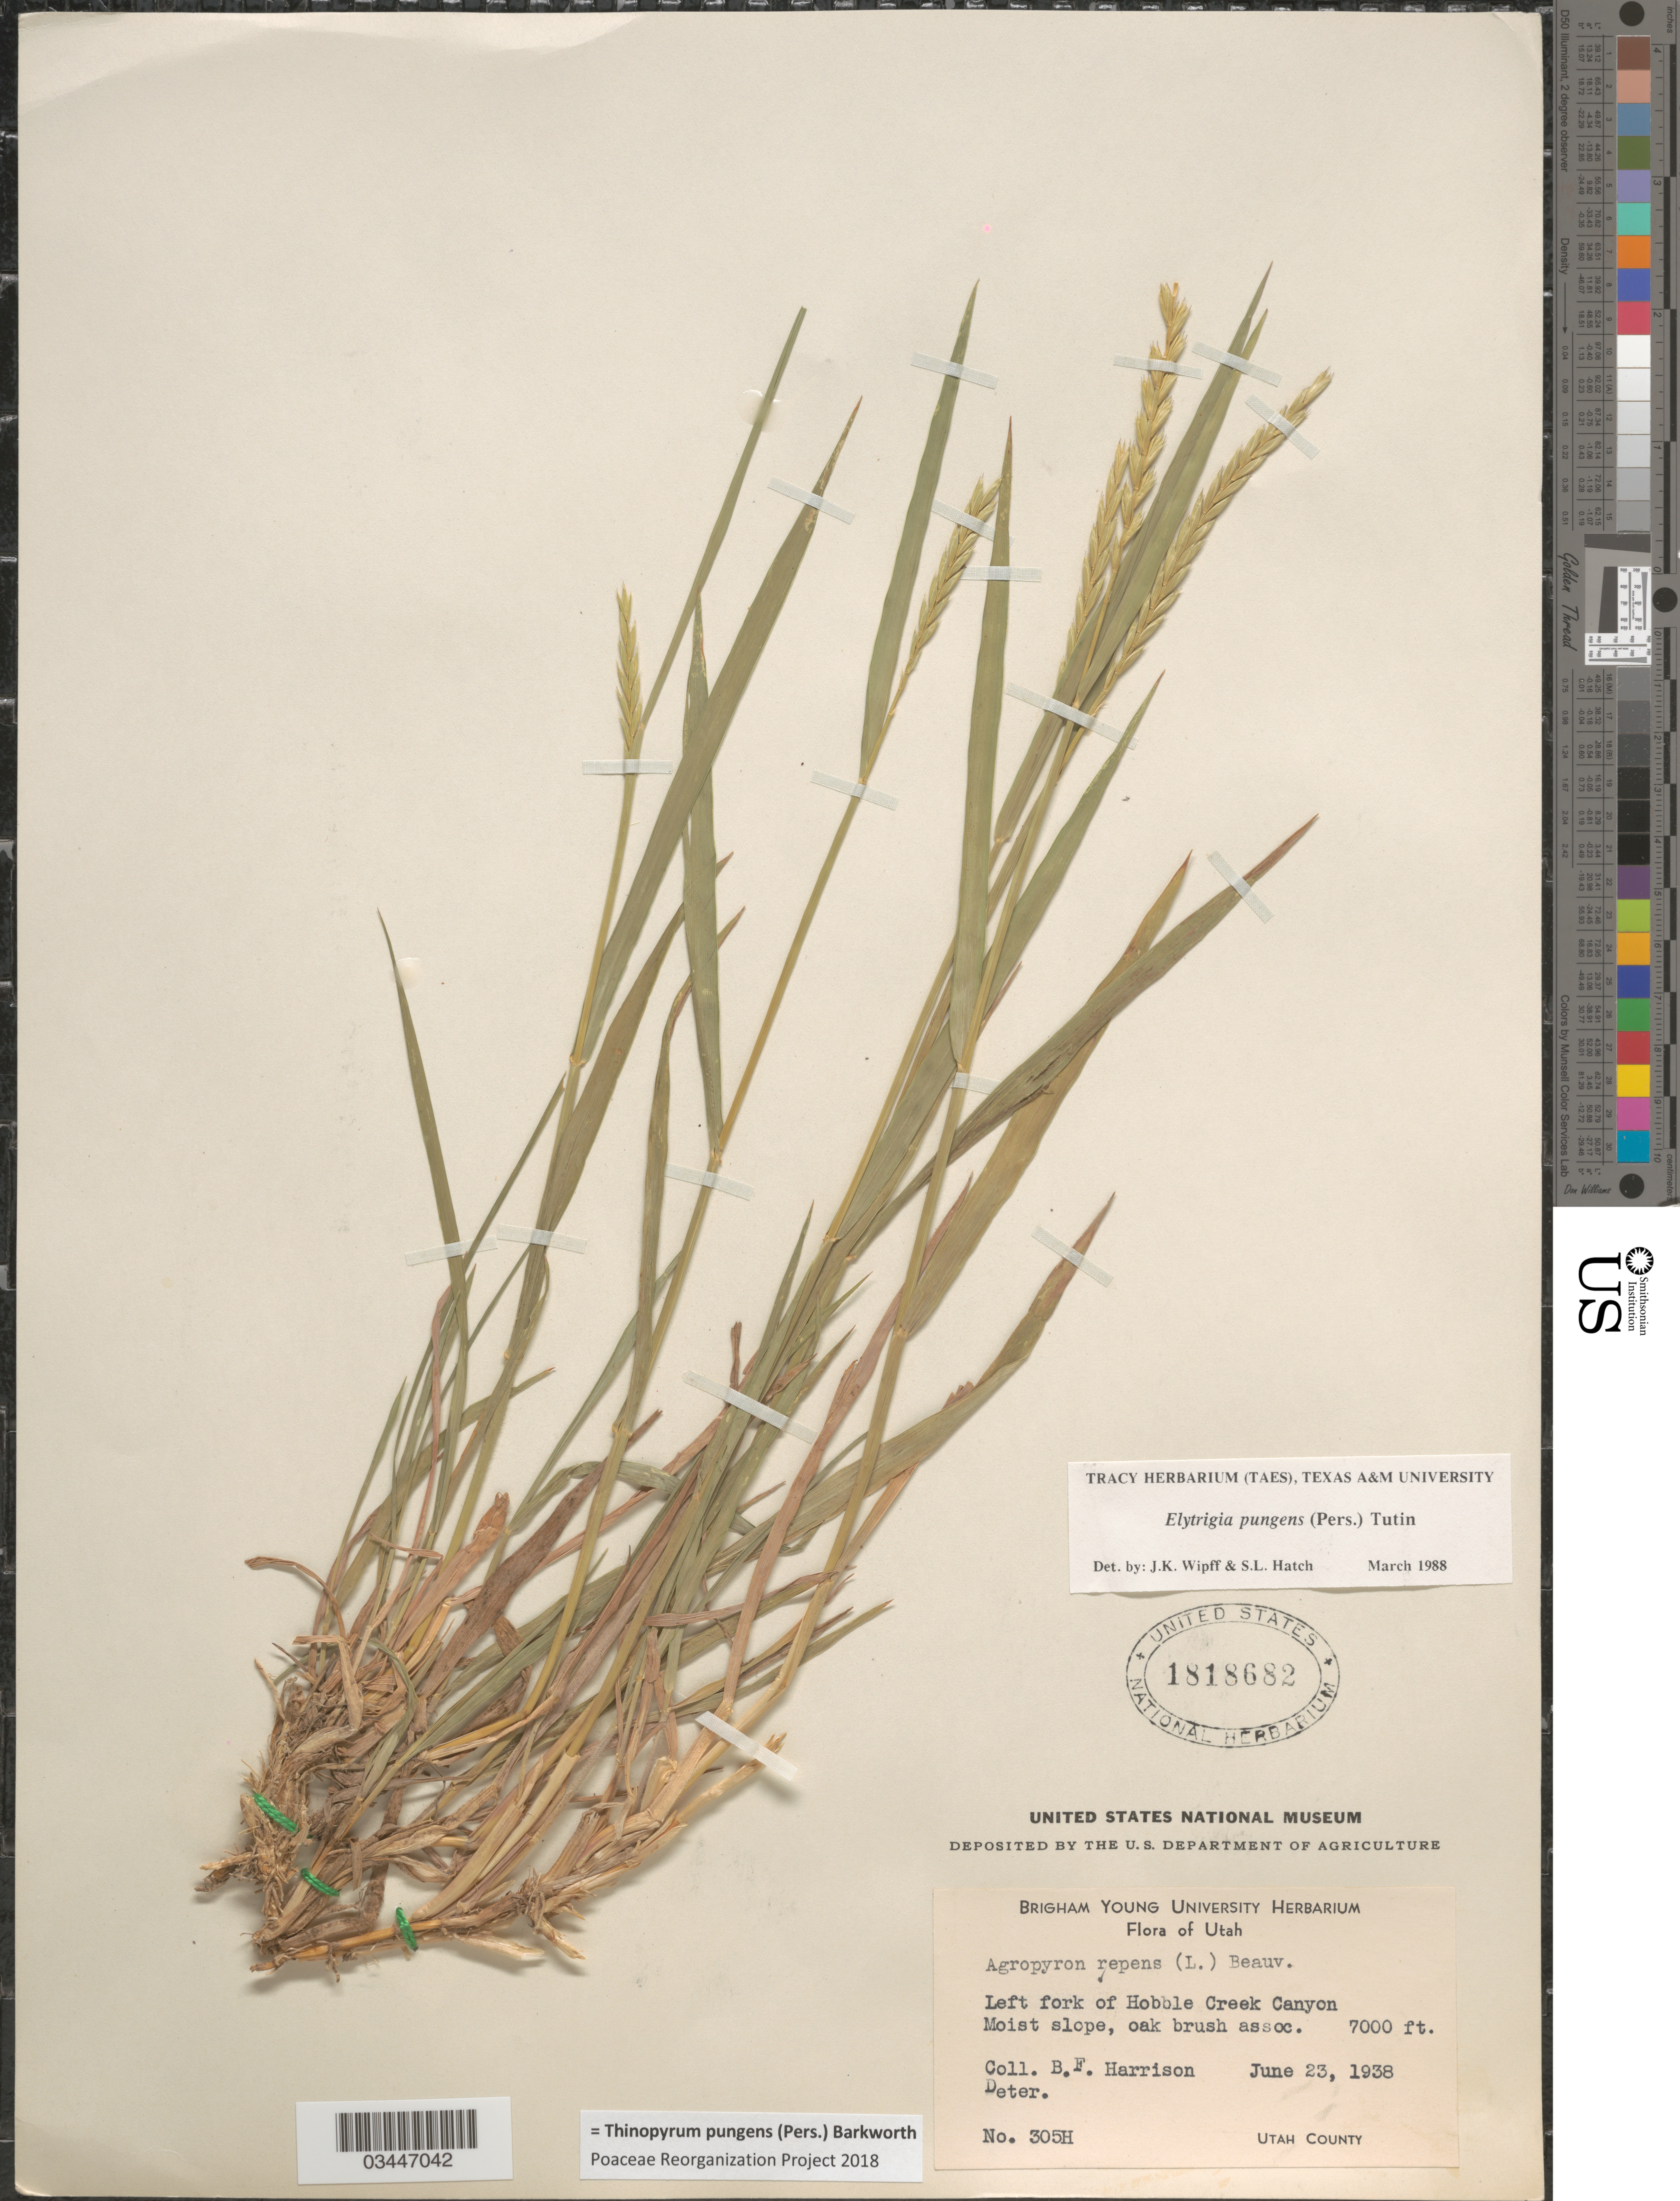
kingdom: Plantae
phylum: Tracheophyta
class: Liliopsida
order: Poales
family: Poaceae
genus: Thinopyrum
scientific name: Thinopyrum pungens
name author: (Pers.) Barkworth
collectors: B. F. Harrison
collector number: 305H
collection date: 1938-06-23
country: United States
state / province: Utah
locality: Left fork of Hobble Creek Canyon. Moist slope, oak brush assoc. Utah County.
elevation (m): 2134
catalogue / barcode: US 1818682